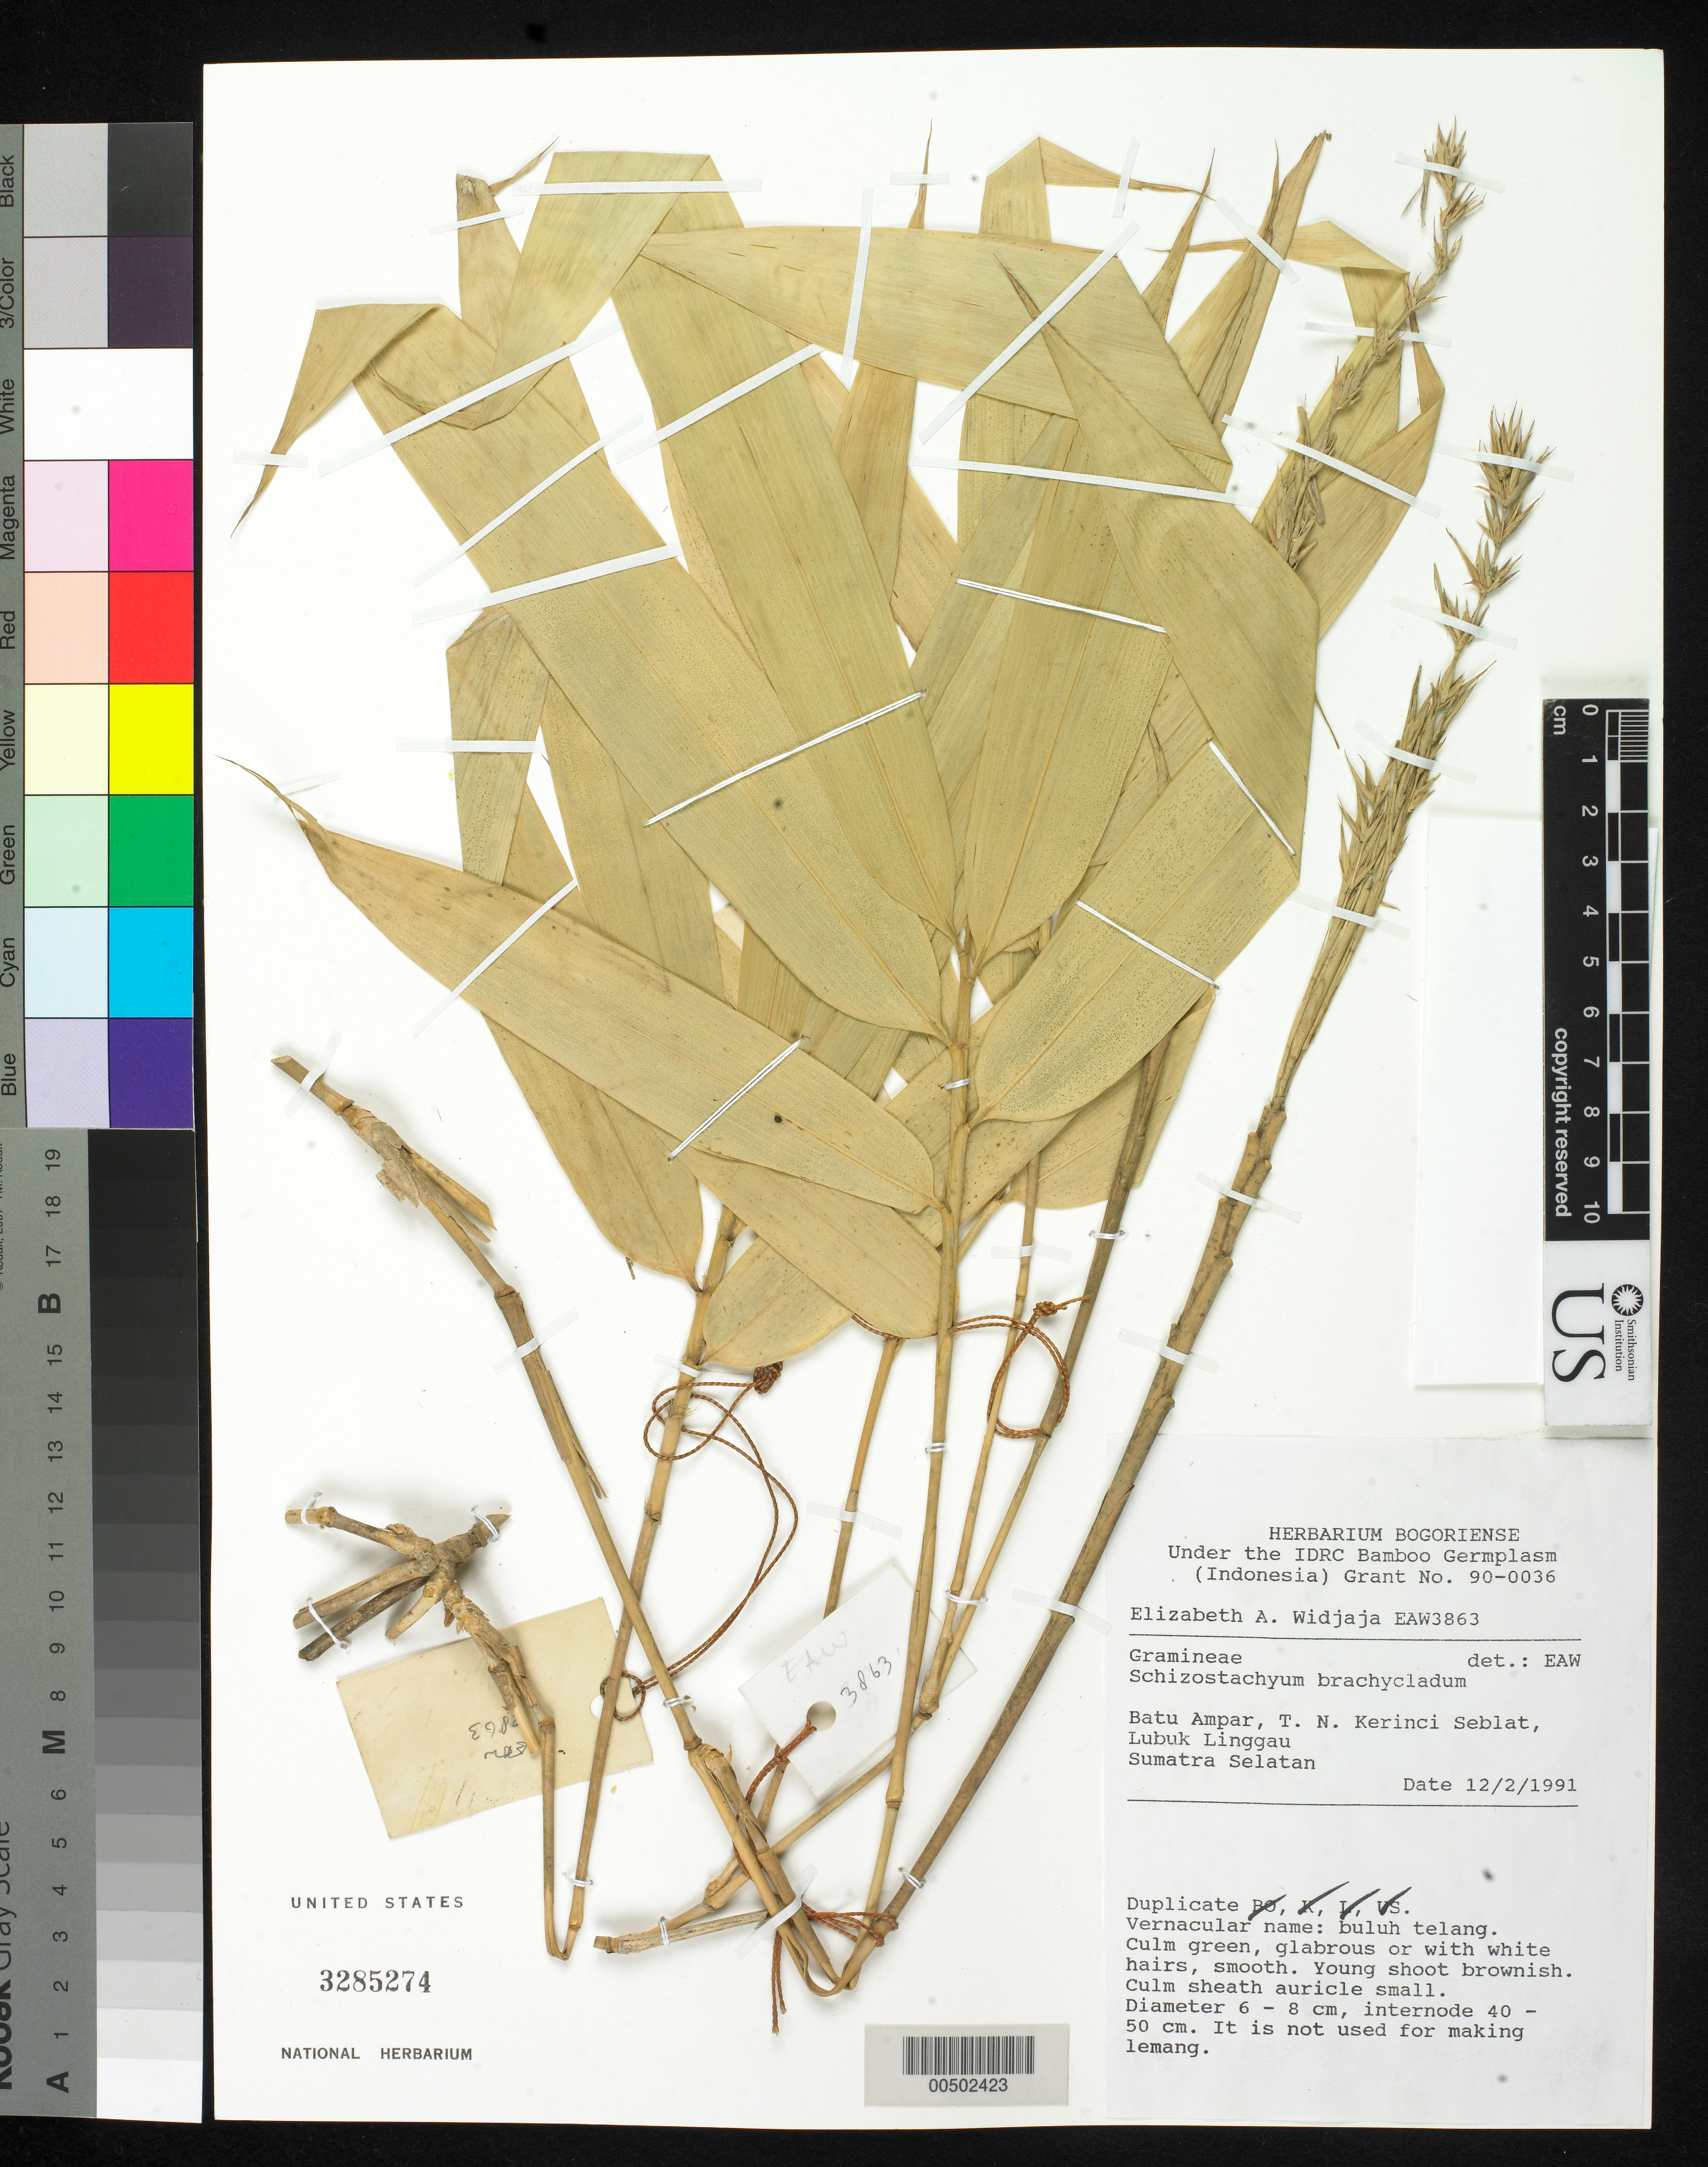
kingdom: Plantae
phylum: Tracheophyta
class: Liliopsida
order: Poales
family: Poaceae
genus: Schizostachyum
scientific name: Schizostachyum brachycladum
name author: (Kurz ex Munro) Kurz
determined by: Widjaja, E. A.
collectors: E. A. Widjaja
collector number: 3863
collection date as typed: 12 Feb 1991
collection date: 1991-02-12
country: Indonesia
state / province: Sulawesi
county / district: Sulawesi Selatan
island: Sulawesi [Celebes]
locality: Batu Ampar, T.N. Kerinci Seblat, Lubuk Linggau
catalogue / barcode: US 3285274